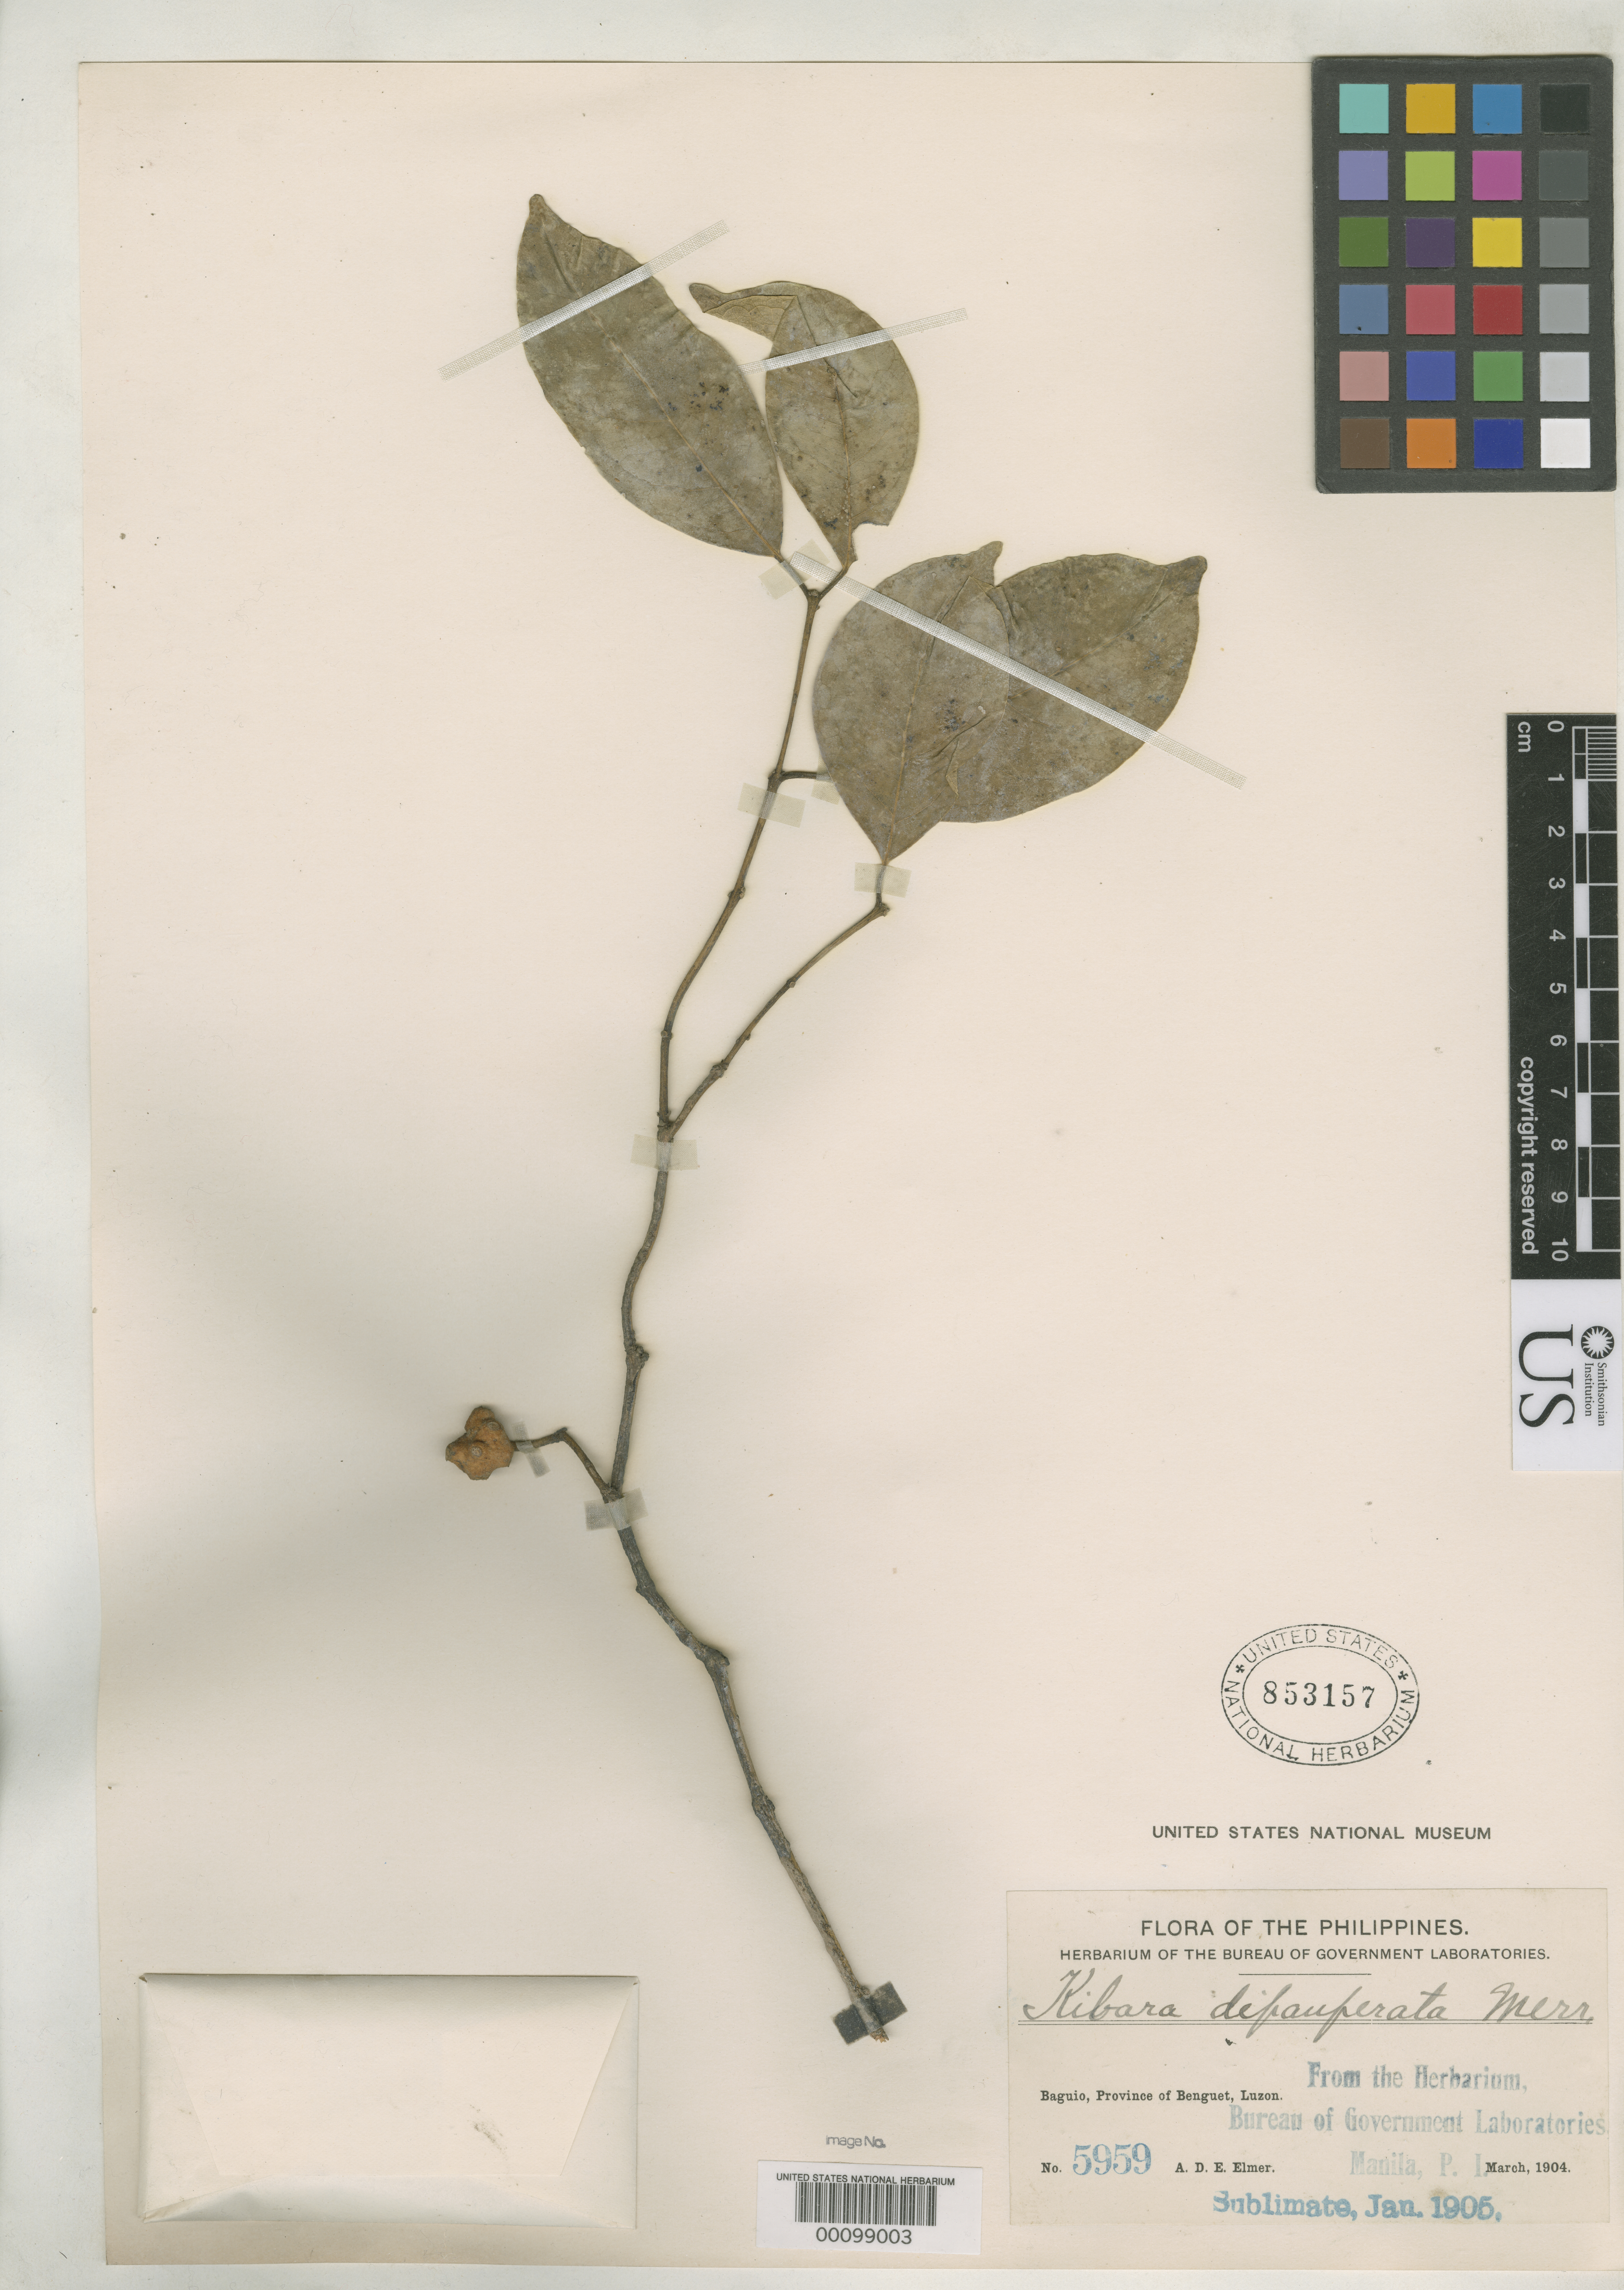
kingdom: Plantae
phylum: Tracheophyta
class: Magnoliopsida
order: Laurales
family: Monimiaceae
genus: Kibara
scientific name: Kibara depauperata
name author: Merr.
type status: Isotype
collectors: A. D. E. Elmer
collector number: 5959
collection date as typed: Mar 1904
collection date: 1904-03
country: Philippines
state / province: Cordillera (Administrative Region)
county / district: Benguet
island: Luzon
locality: Baguio.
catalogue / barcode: US 853157